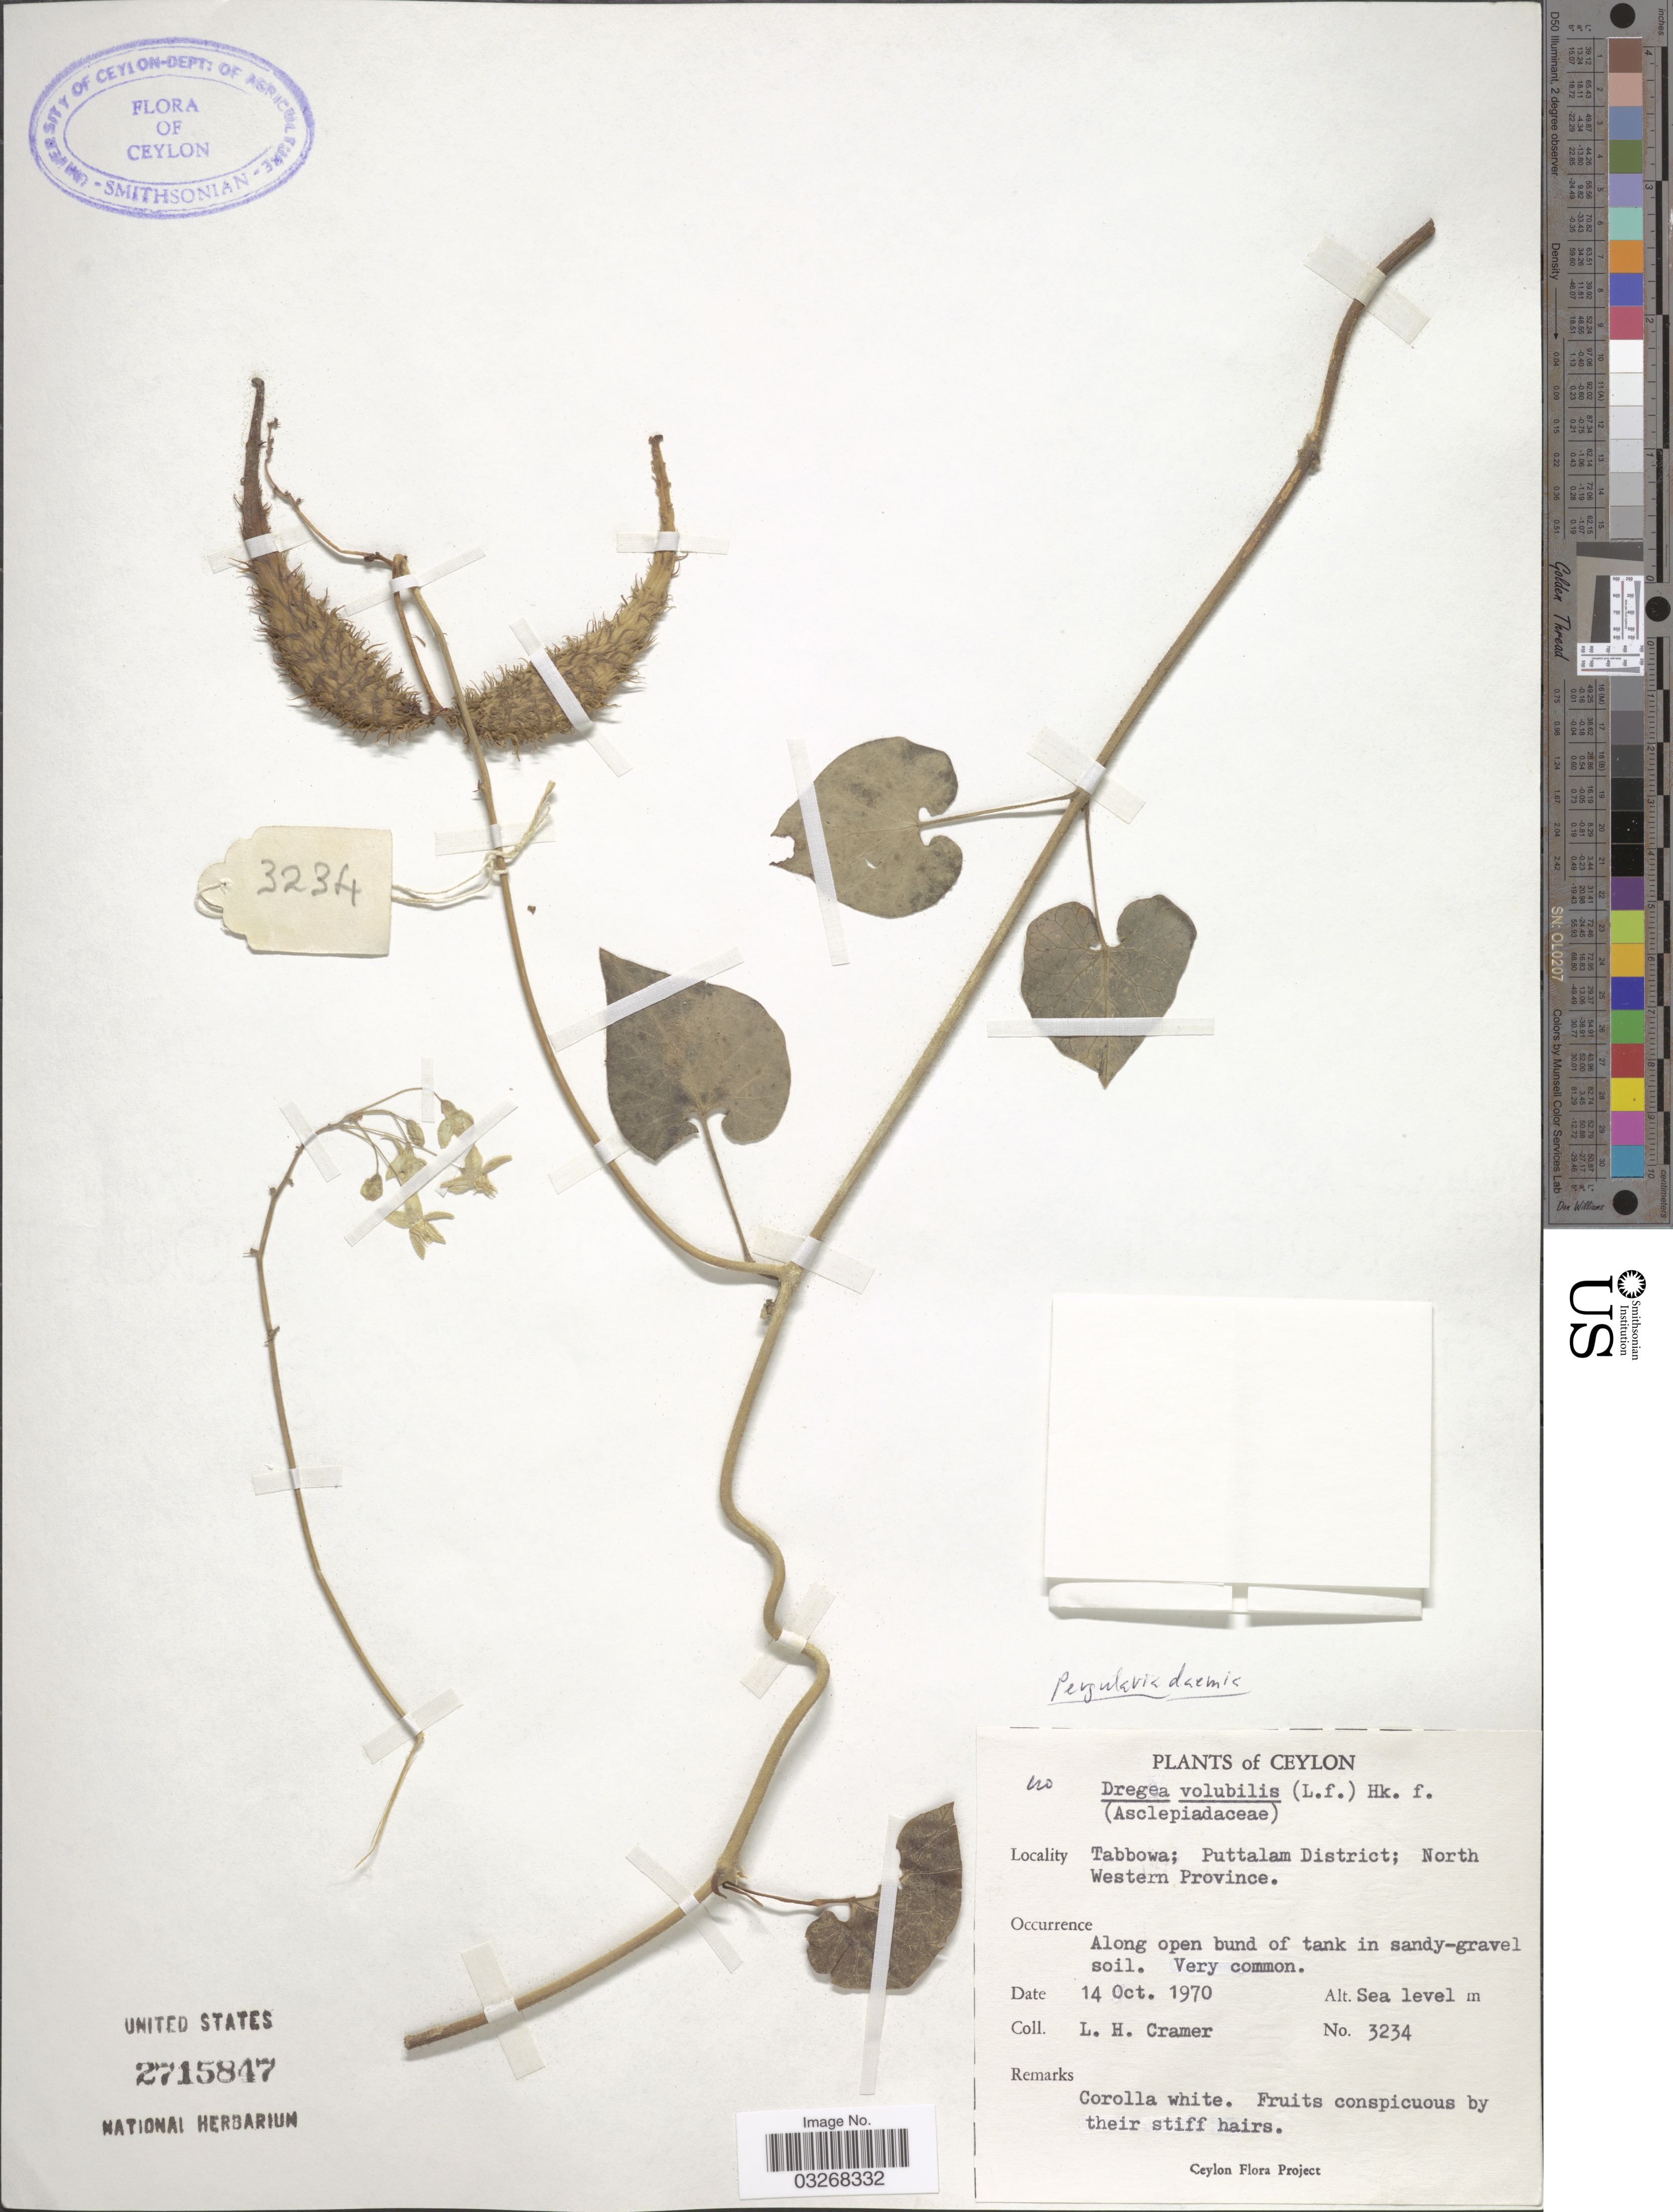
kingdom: Plantae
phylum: Tracheophyta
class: Magnoliopsida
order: Gentianales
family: Apocynaceae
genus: Pergularia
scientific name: Pergularia daemia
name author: (Forssk.) Chiov.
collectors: L. H. Cramer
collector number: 3234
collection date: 1970-10-14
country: Sri Lanka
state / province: North Western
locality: Ceylon. Tabbowa; Puttalam District.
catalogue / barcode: US 2715847